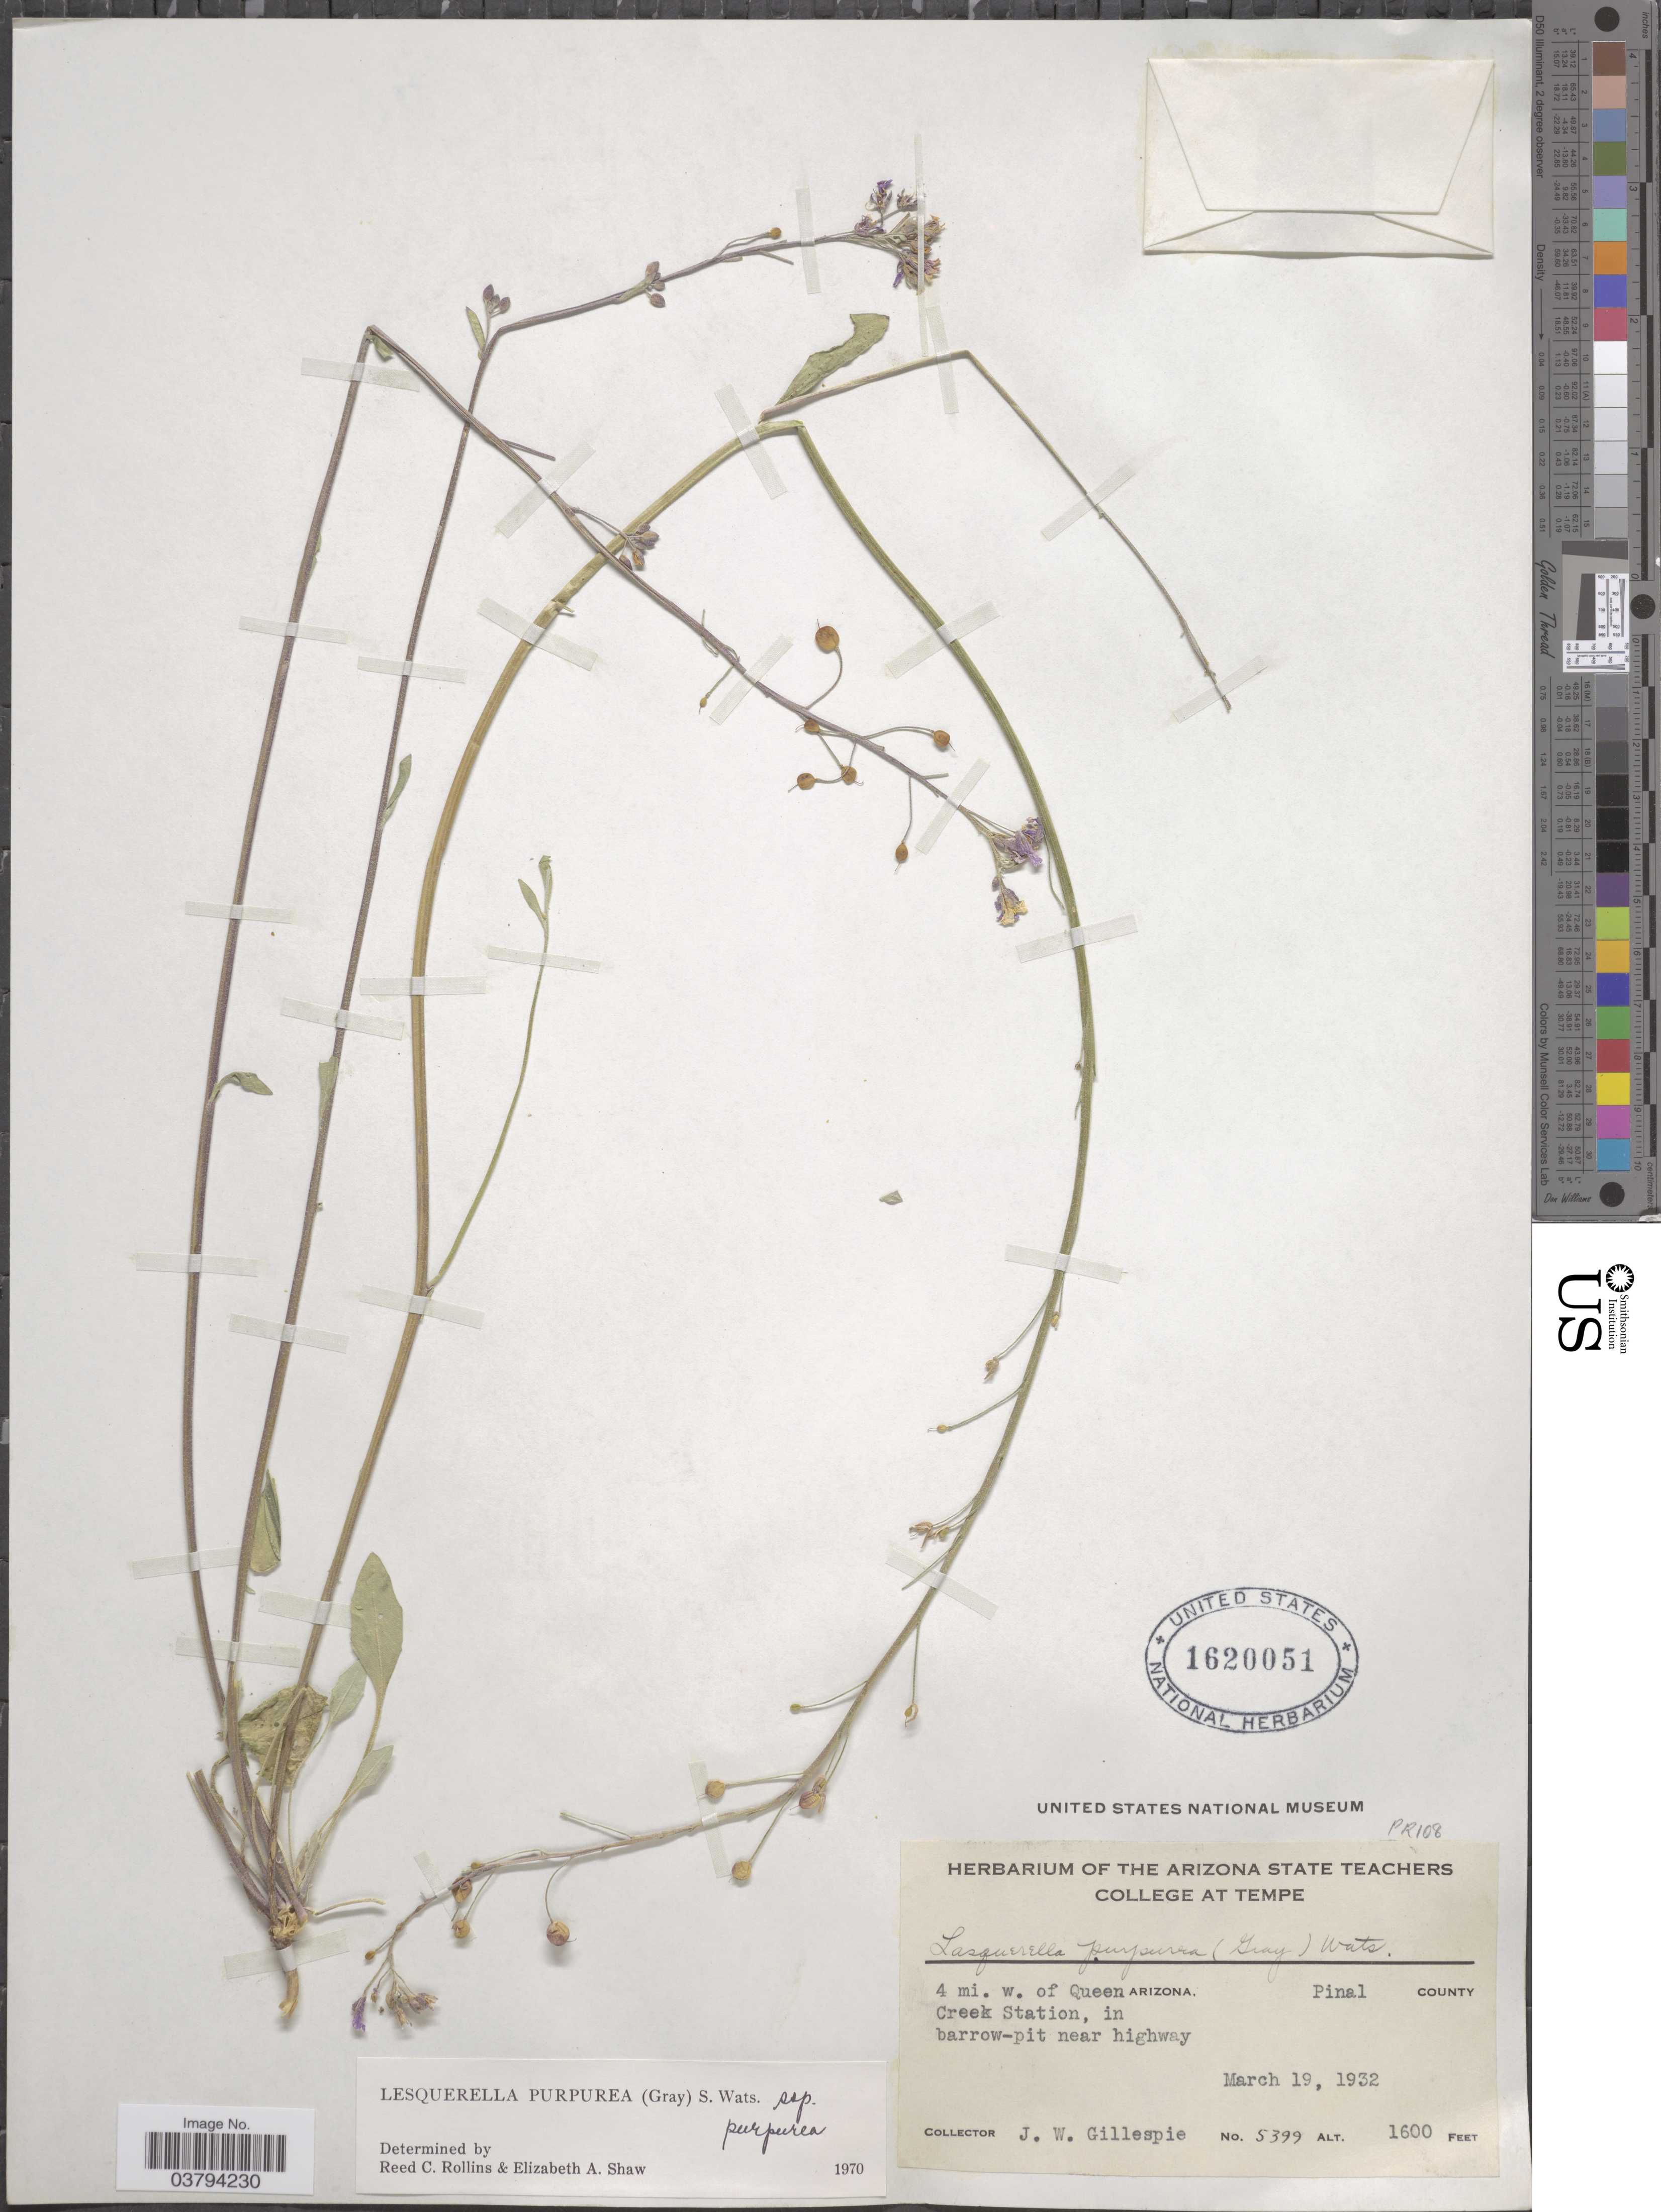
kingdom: Plantae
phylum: Tracheophyta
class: Magnoliopsida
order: Brassicales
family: Brassicaceae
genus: Lesquerella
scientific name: Lesquerella purpurea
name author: (A. Gray) S. Watson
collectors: J. W. Gillespie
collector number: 5399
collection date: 1932-03-19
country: United States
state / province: Arizona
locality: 4 mi. w. of Queen Creek Station, in barrow-pit near highway. Pinal County.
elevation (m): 488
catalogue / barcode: US 1620051